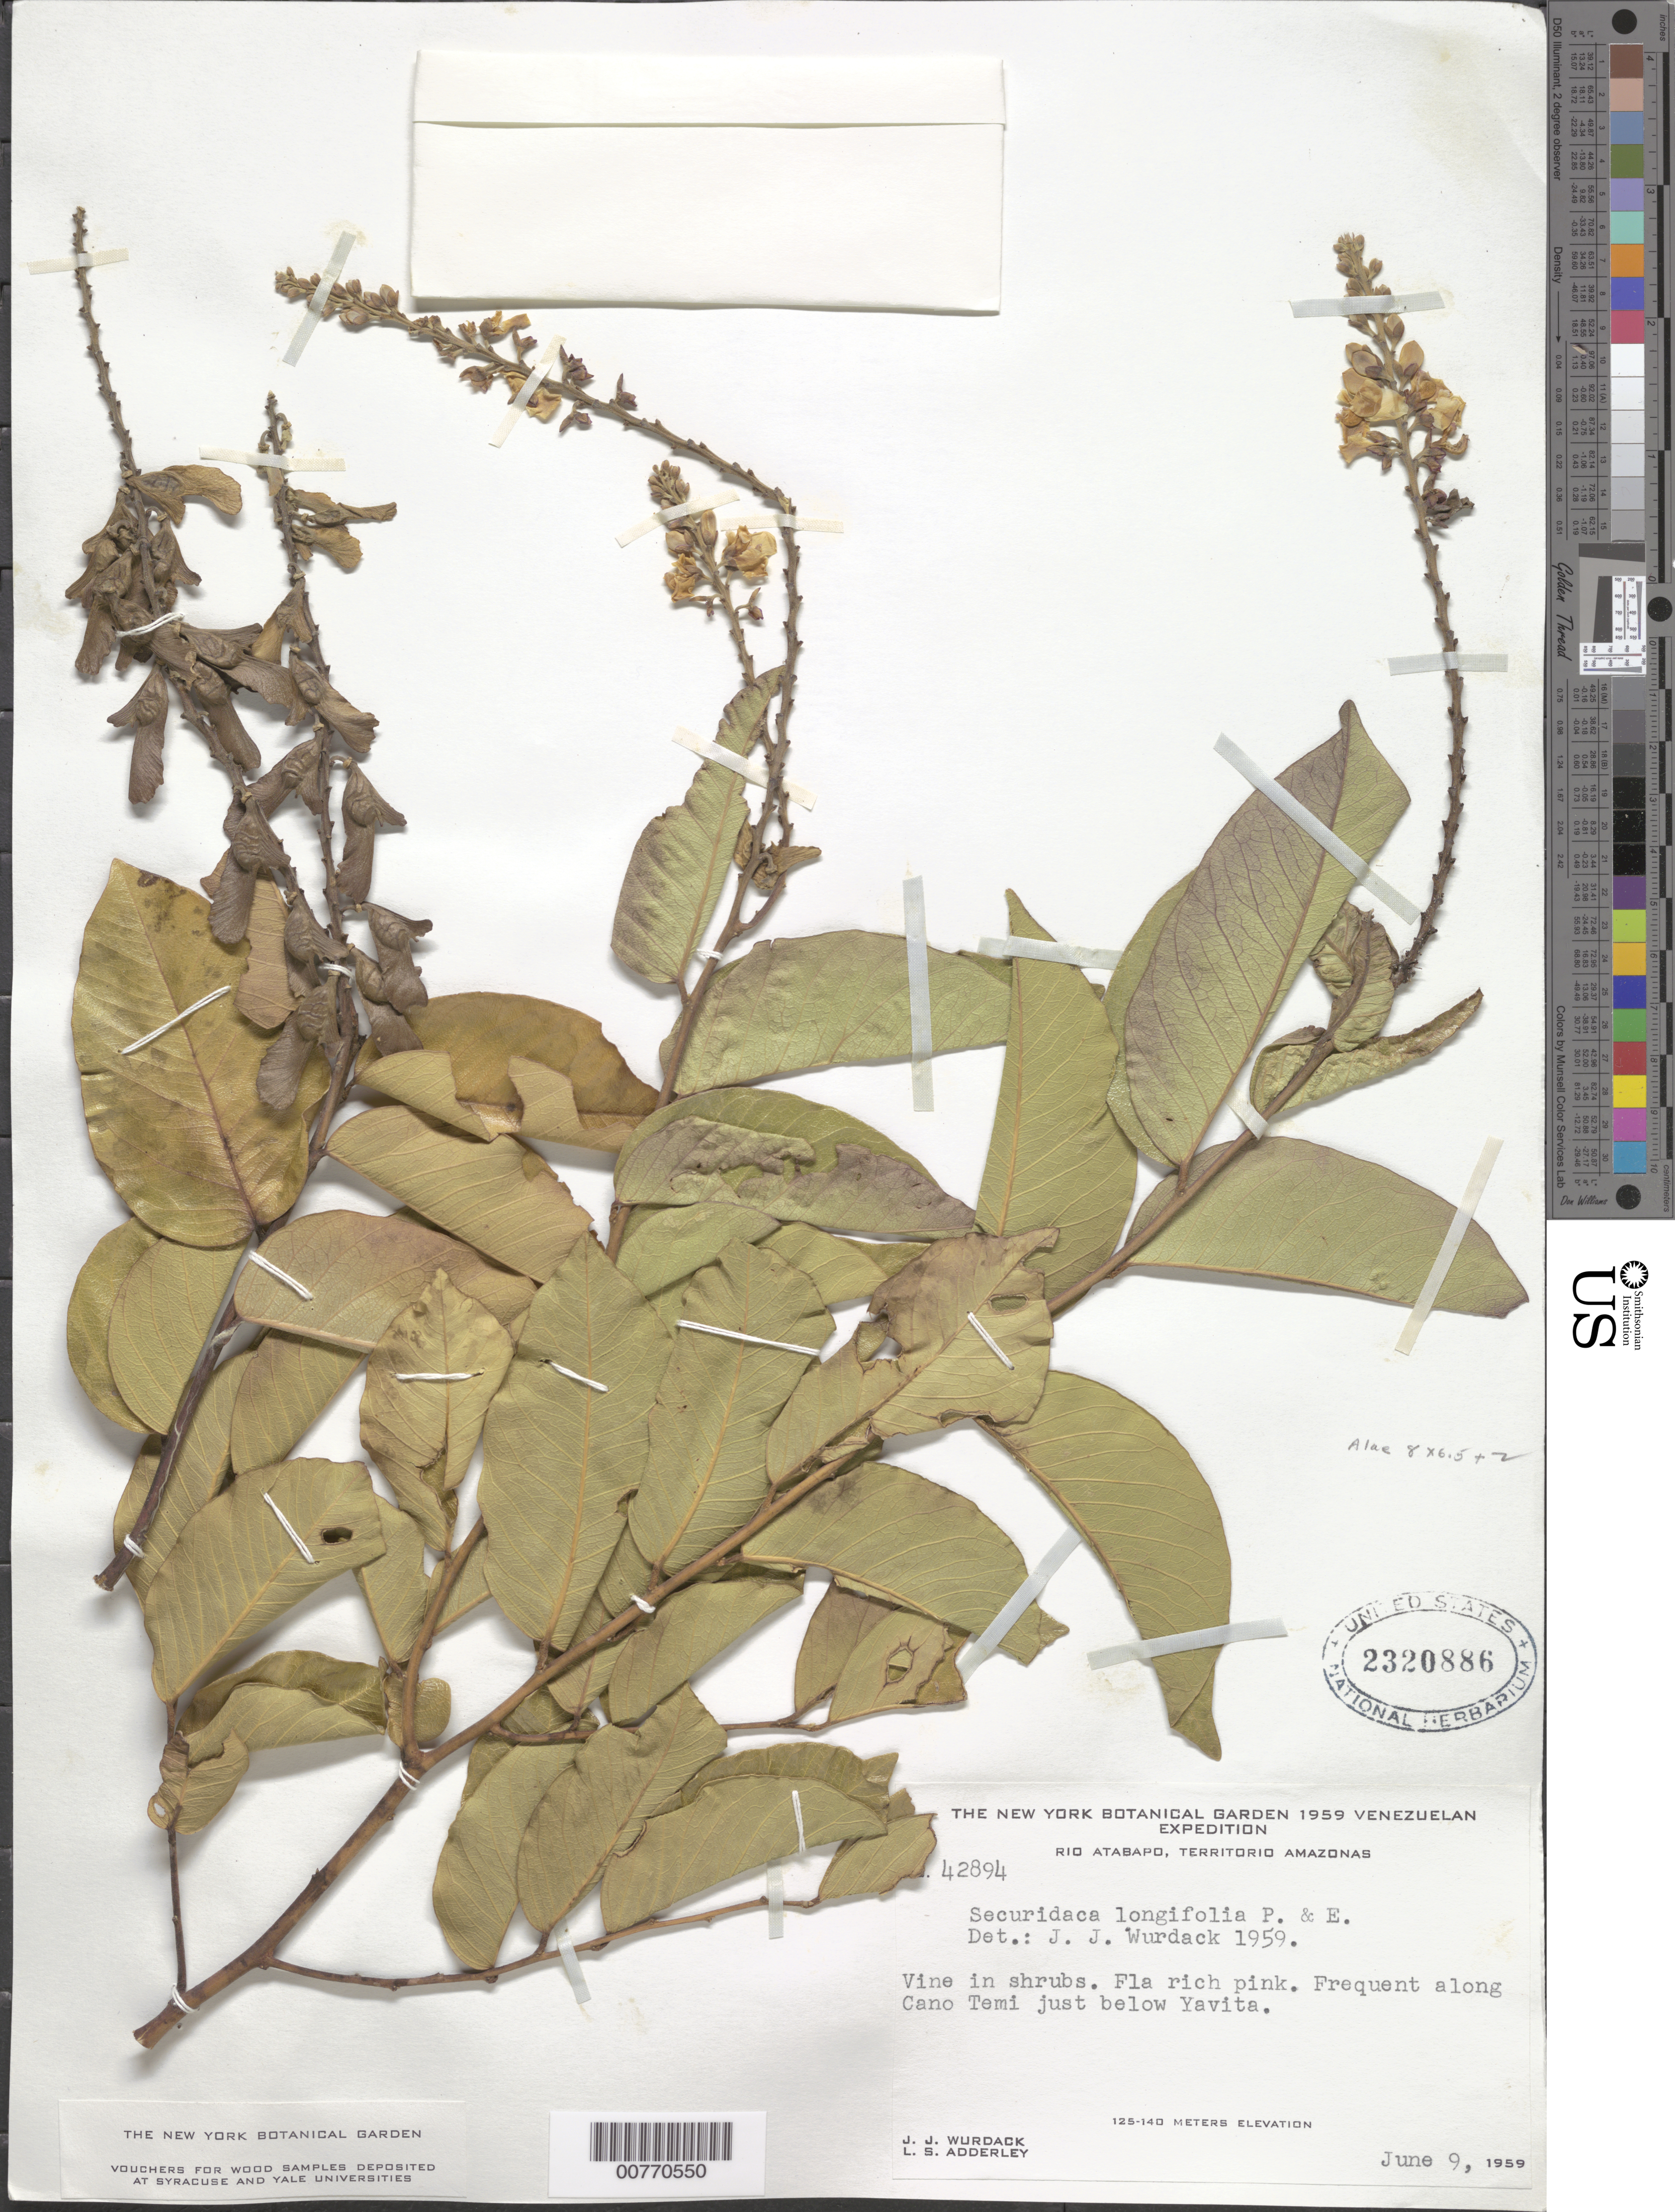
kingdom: Plantae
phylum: Tracheophyta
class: Magnoliopsida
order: Fabales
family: Polygalaceae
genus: Securidaca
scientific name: Securidaca longifolia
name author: Poepp. & Endl.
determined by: Wurdack, John J., (US), US (UNITED STATES)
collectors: J. J. Wurdack & L. S. Adderley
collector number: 42894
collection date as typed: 9-Jun-59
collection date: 1959-06-09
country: Venezuela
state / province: Amazonas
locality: Caño Temi, just below Yavita, Río Atabapo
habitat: In shrubs; along cano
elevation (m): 125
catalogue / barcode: US 2320886